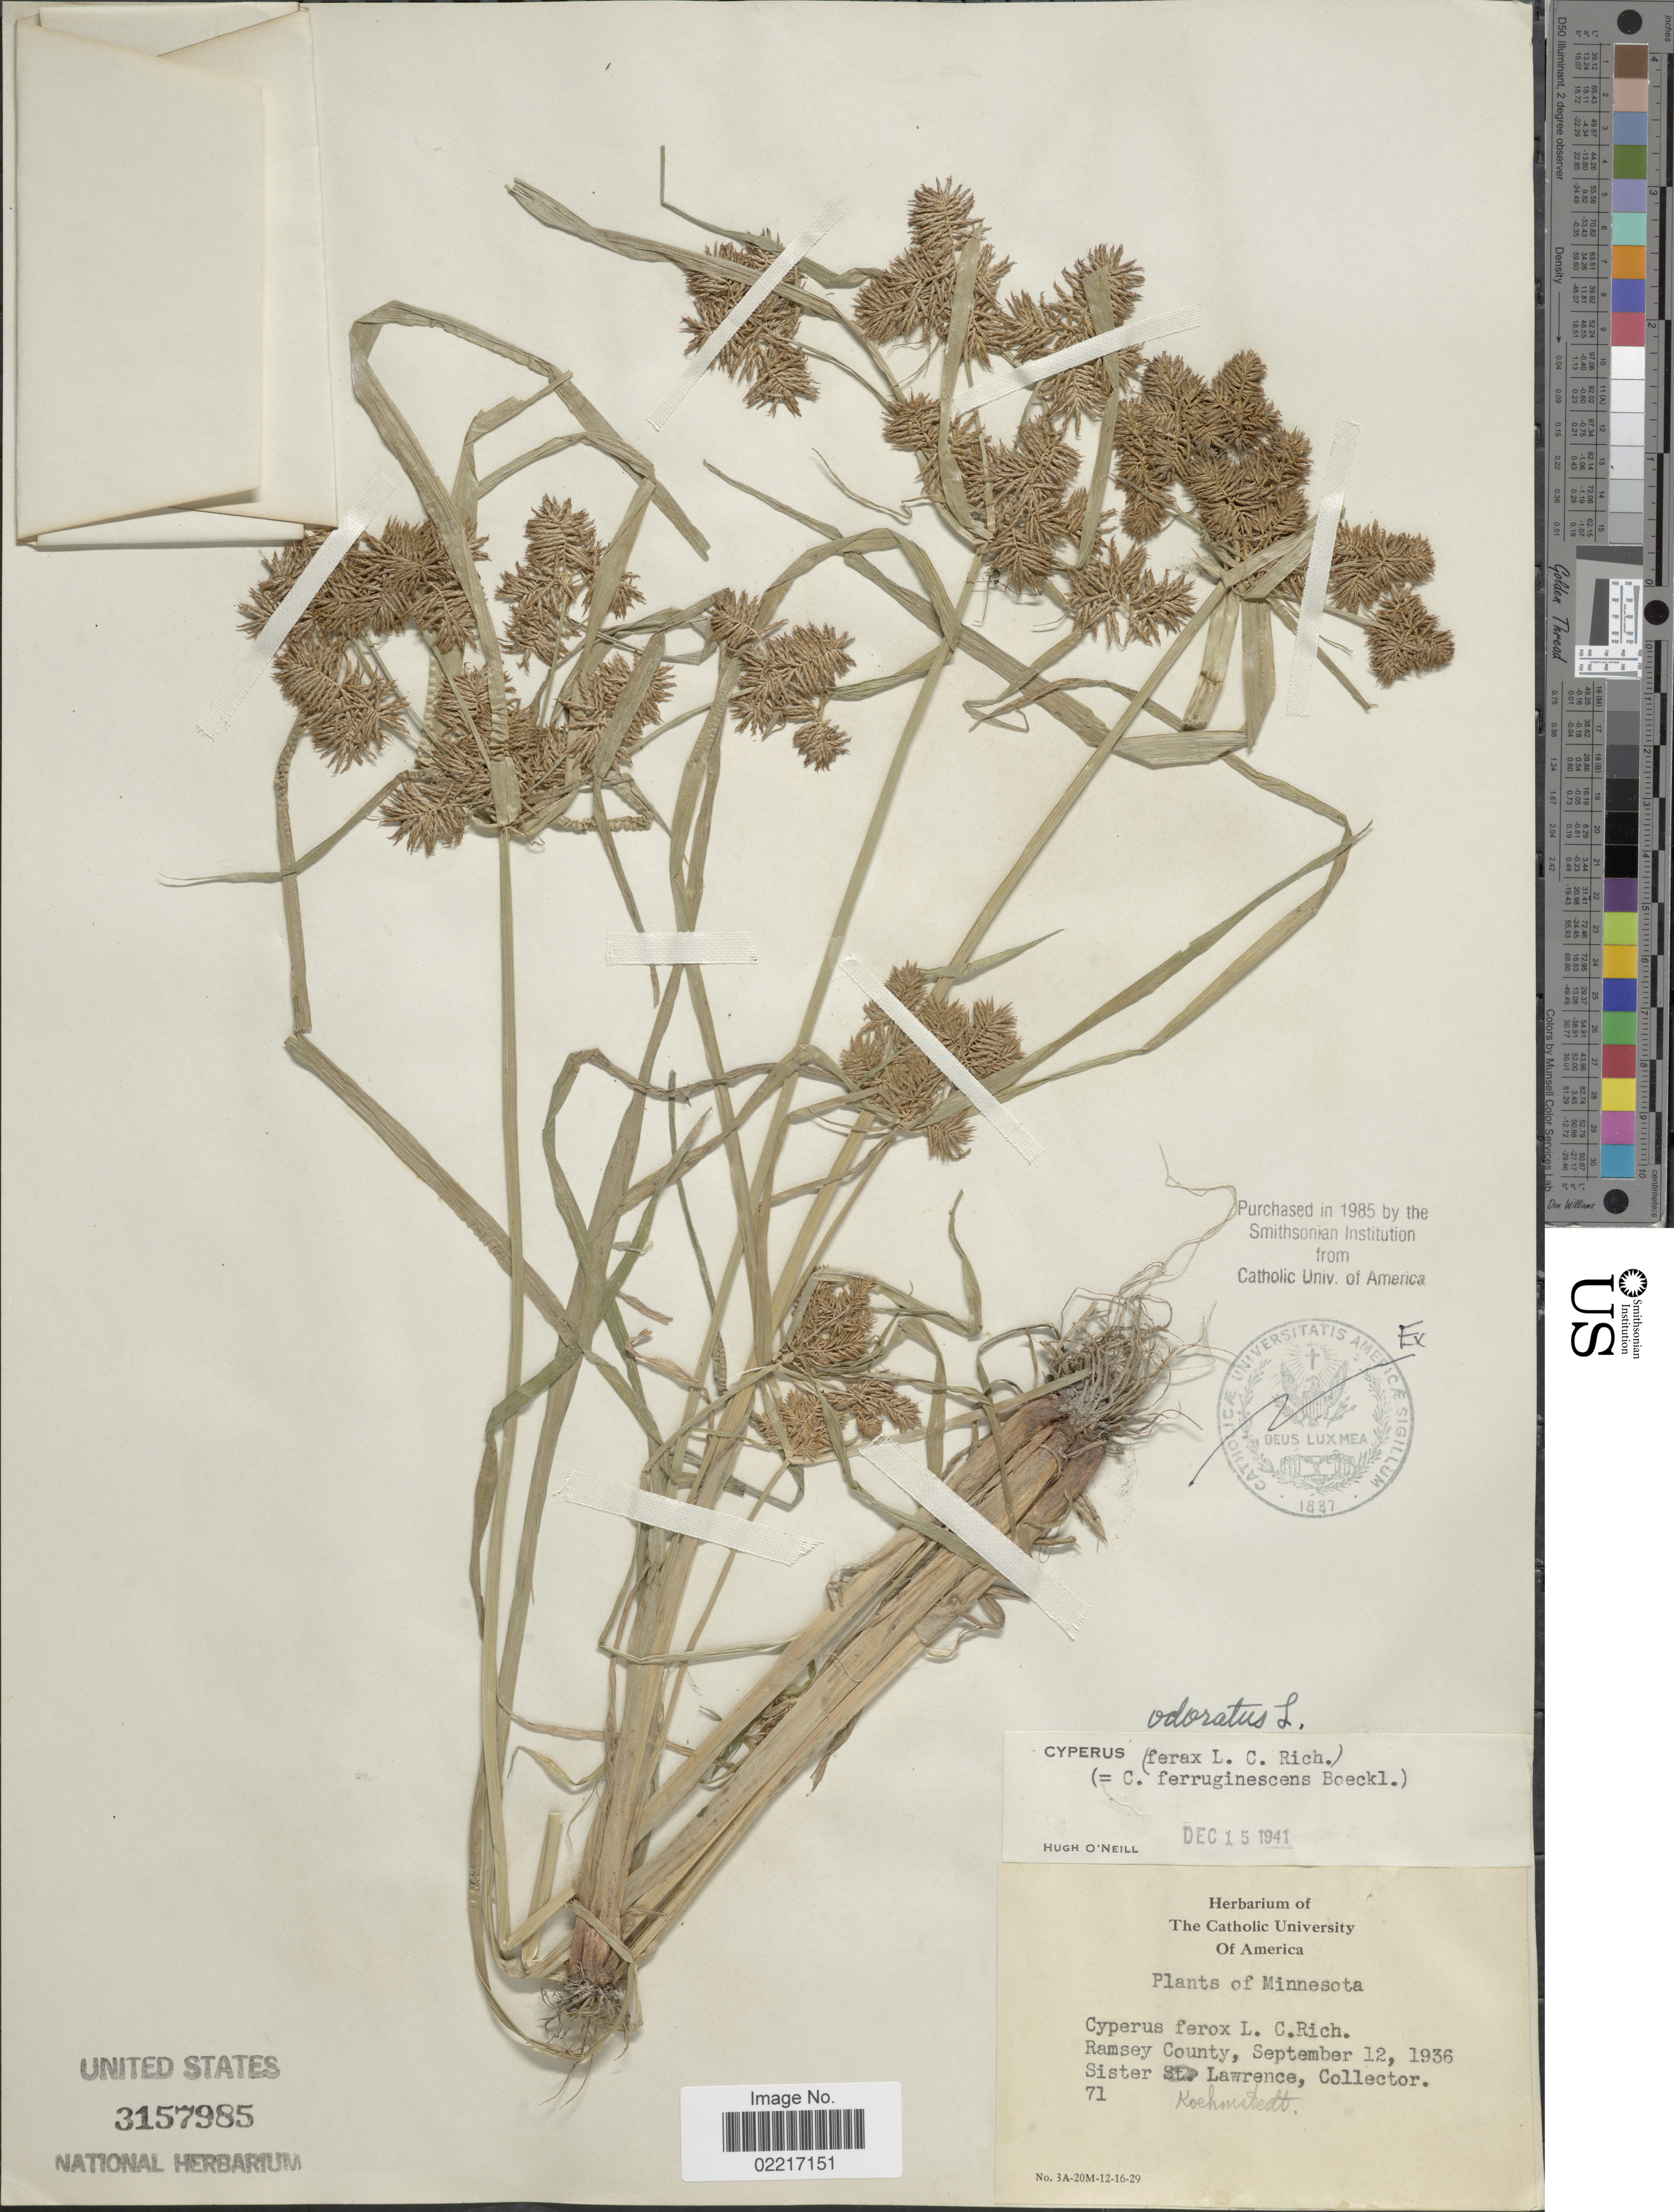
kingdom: Plantae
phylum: Tracheophyta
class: Liliopsida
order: Poales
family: Cyperaceae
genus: Cyperus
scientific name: Cyperus odoratus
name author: L.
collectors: Lawrence & Koehmstedt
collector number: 71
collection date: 1936-09-12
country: United States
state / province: Minnesota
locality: Ramsey County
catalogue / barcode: US 3157985